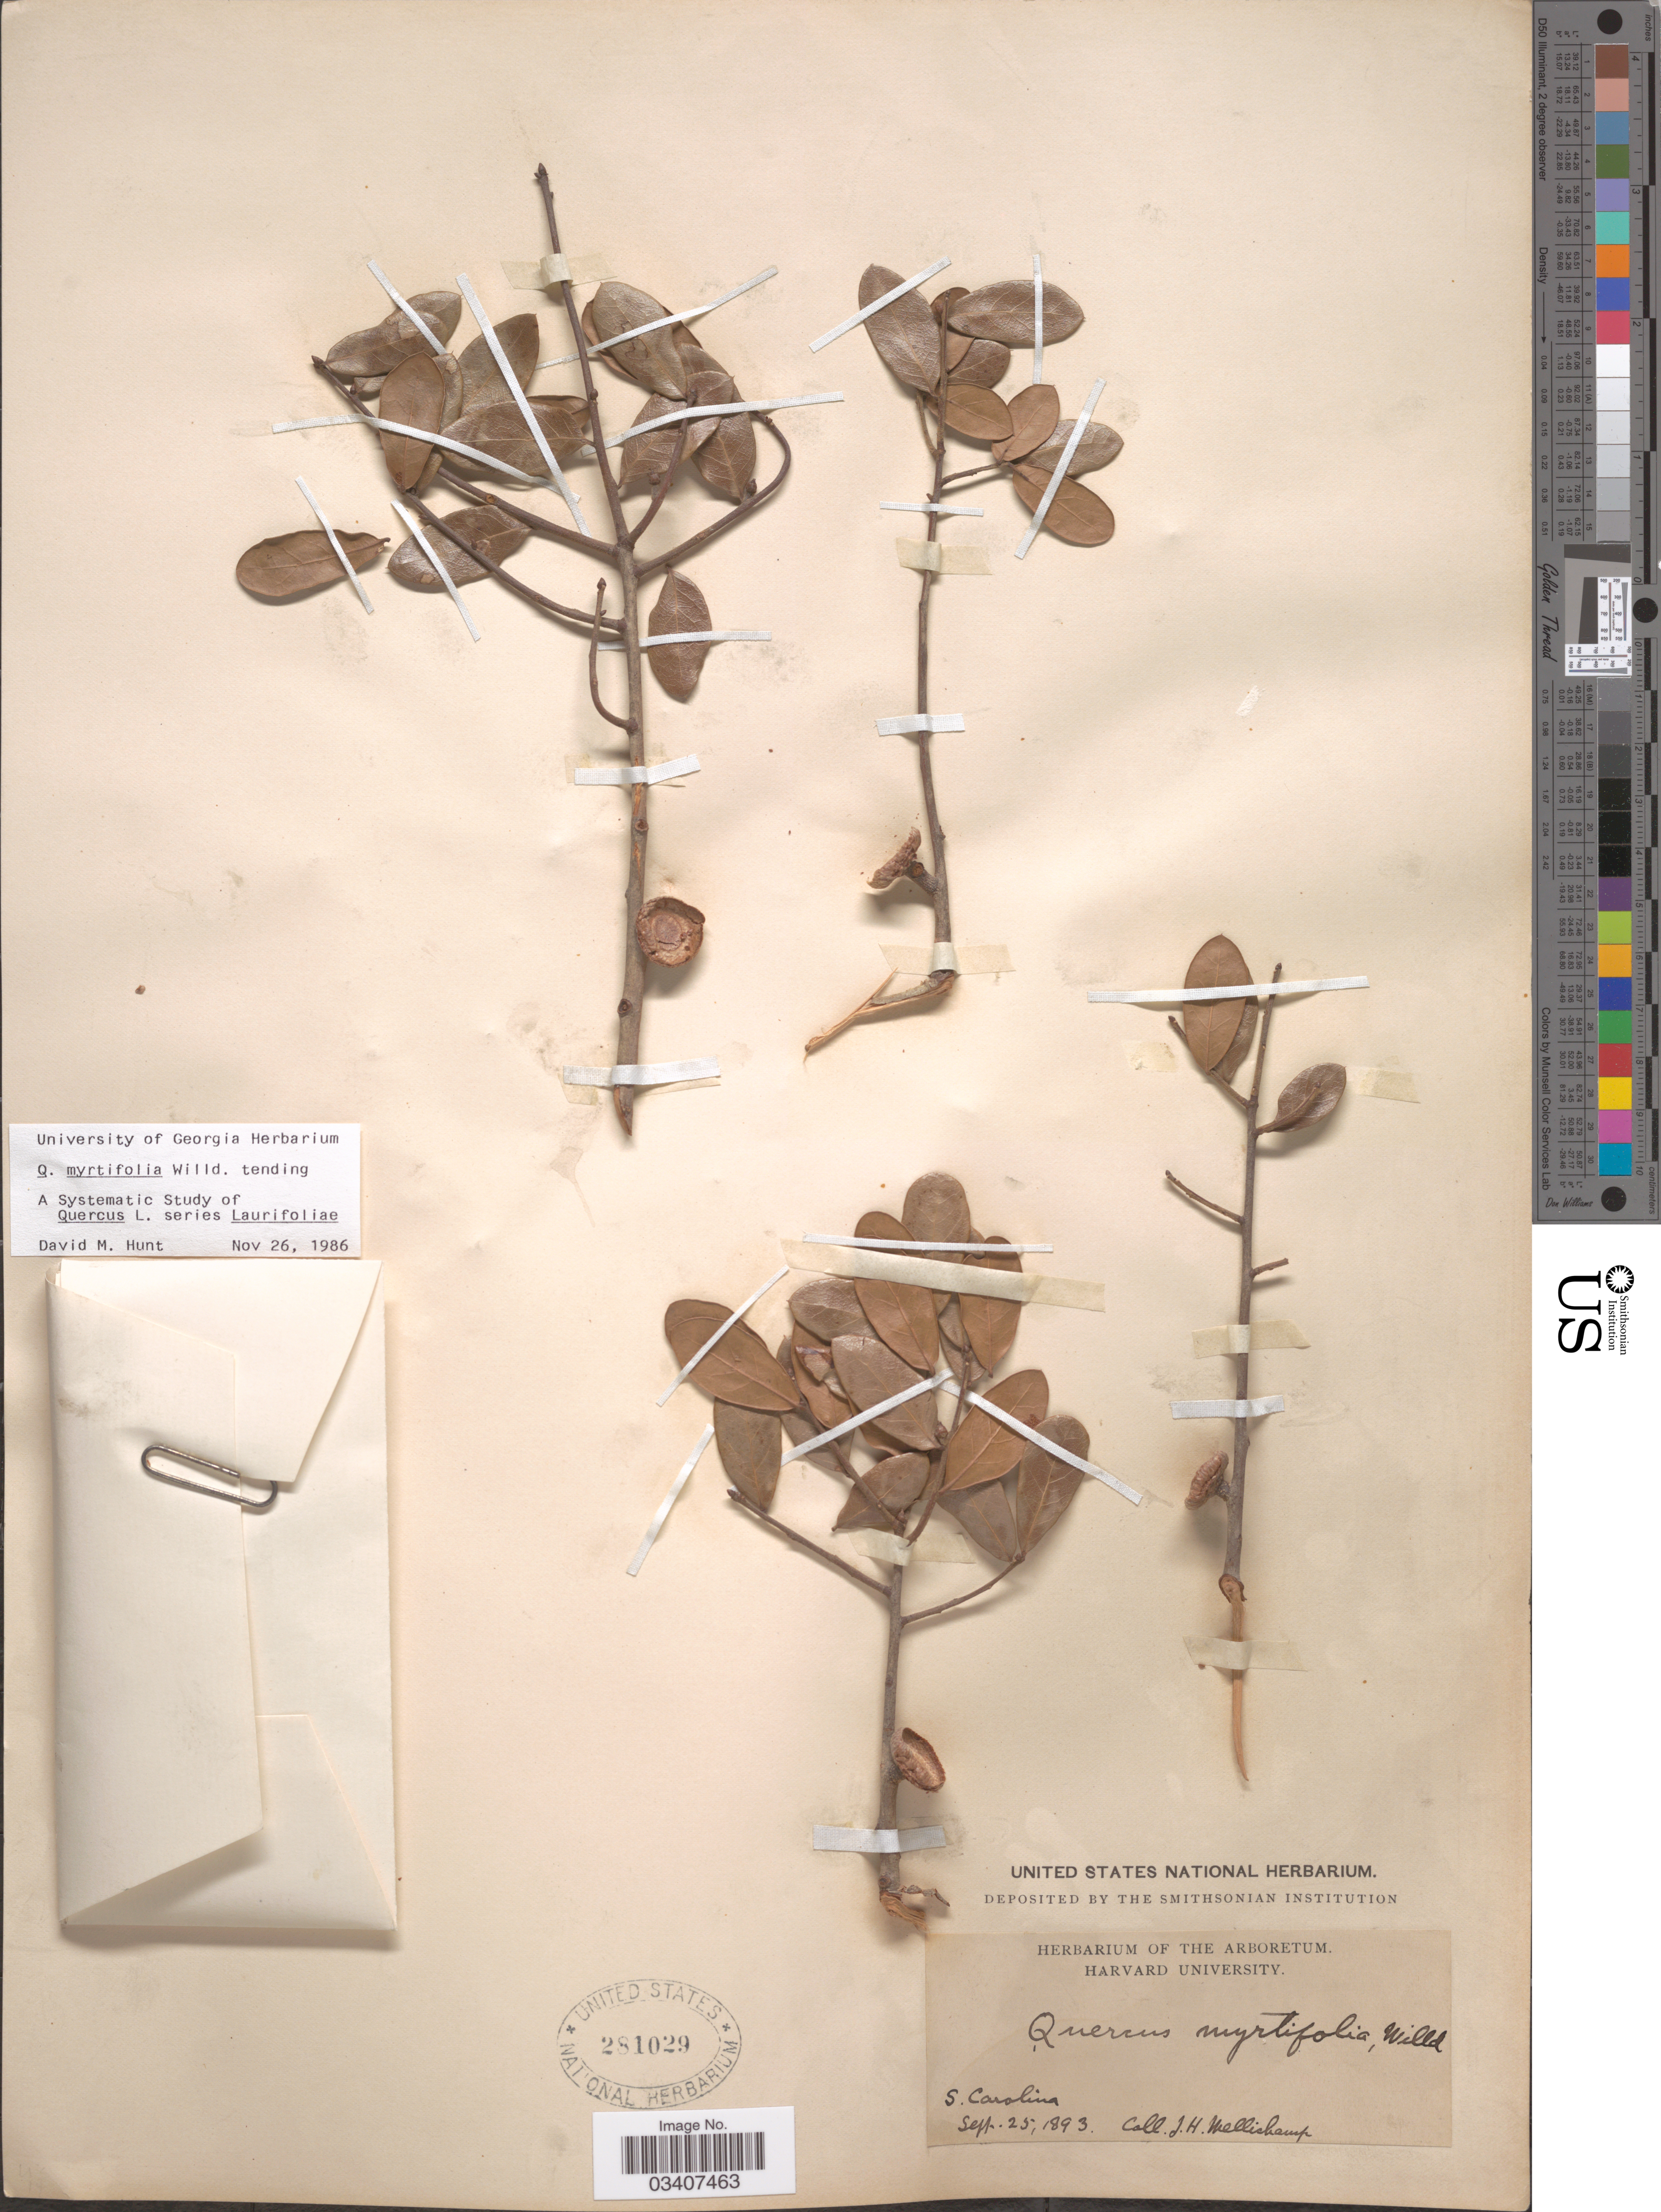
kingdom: Plantae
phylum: Tracheophyta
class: Magnoliopsida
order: Fagales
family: Fagaceae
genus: Quercus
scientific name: Quercus myrtifolia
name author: Willd.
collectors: J. H. Mellichamp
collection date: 1893-09-25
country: United States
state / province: South Carolina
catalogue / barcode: US 281029